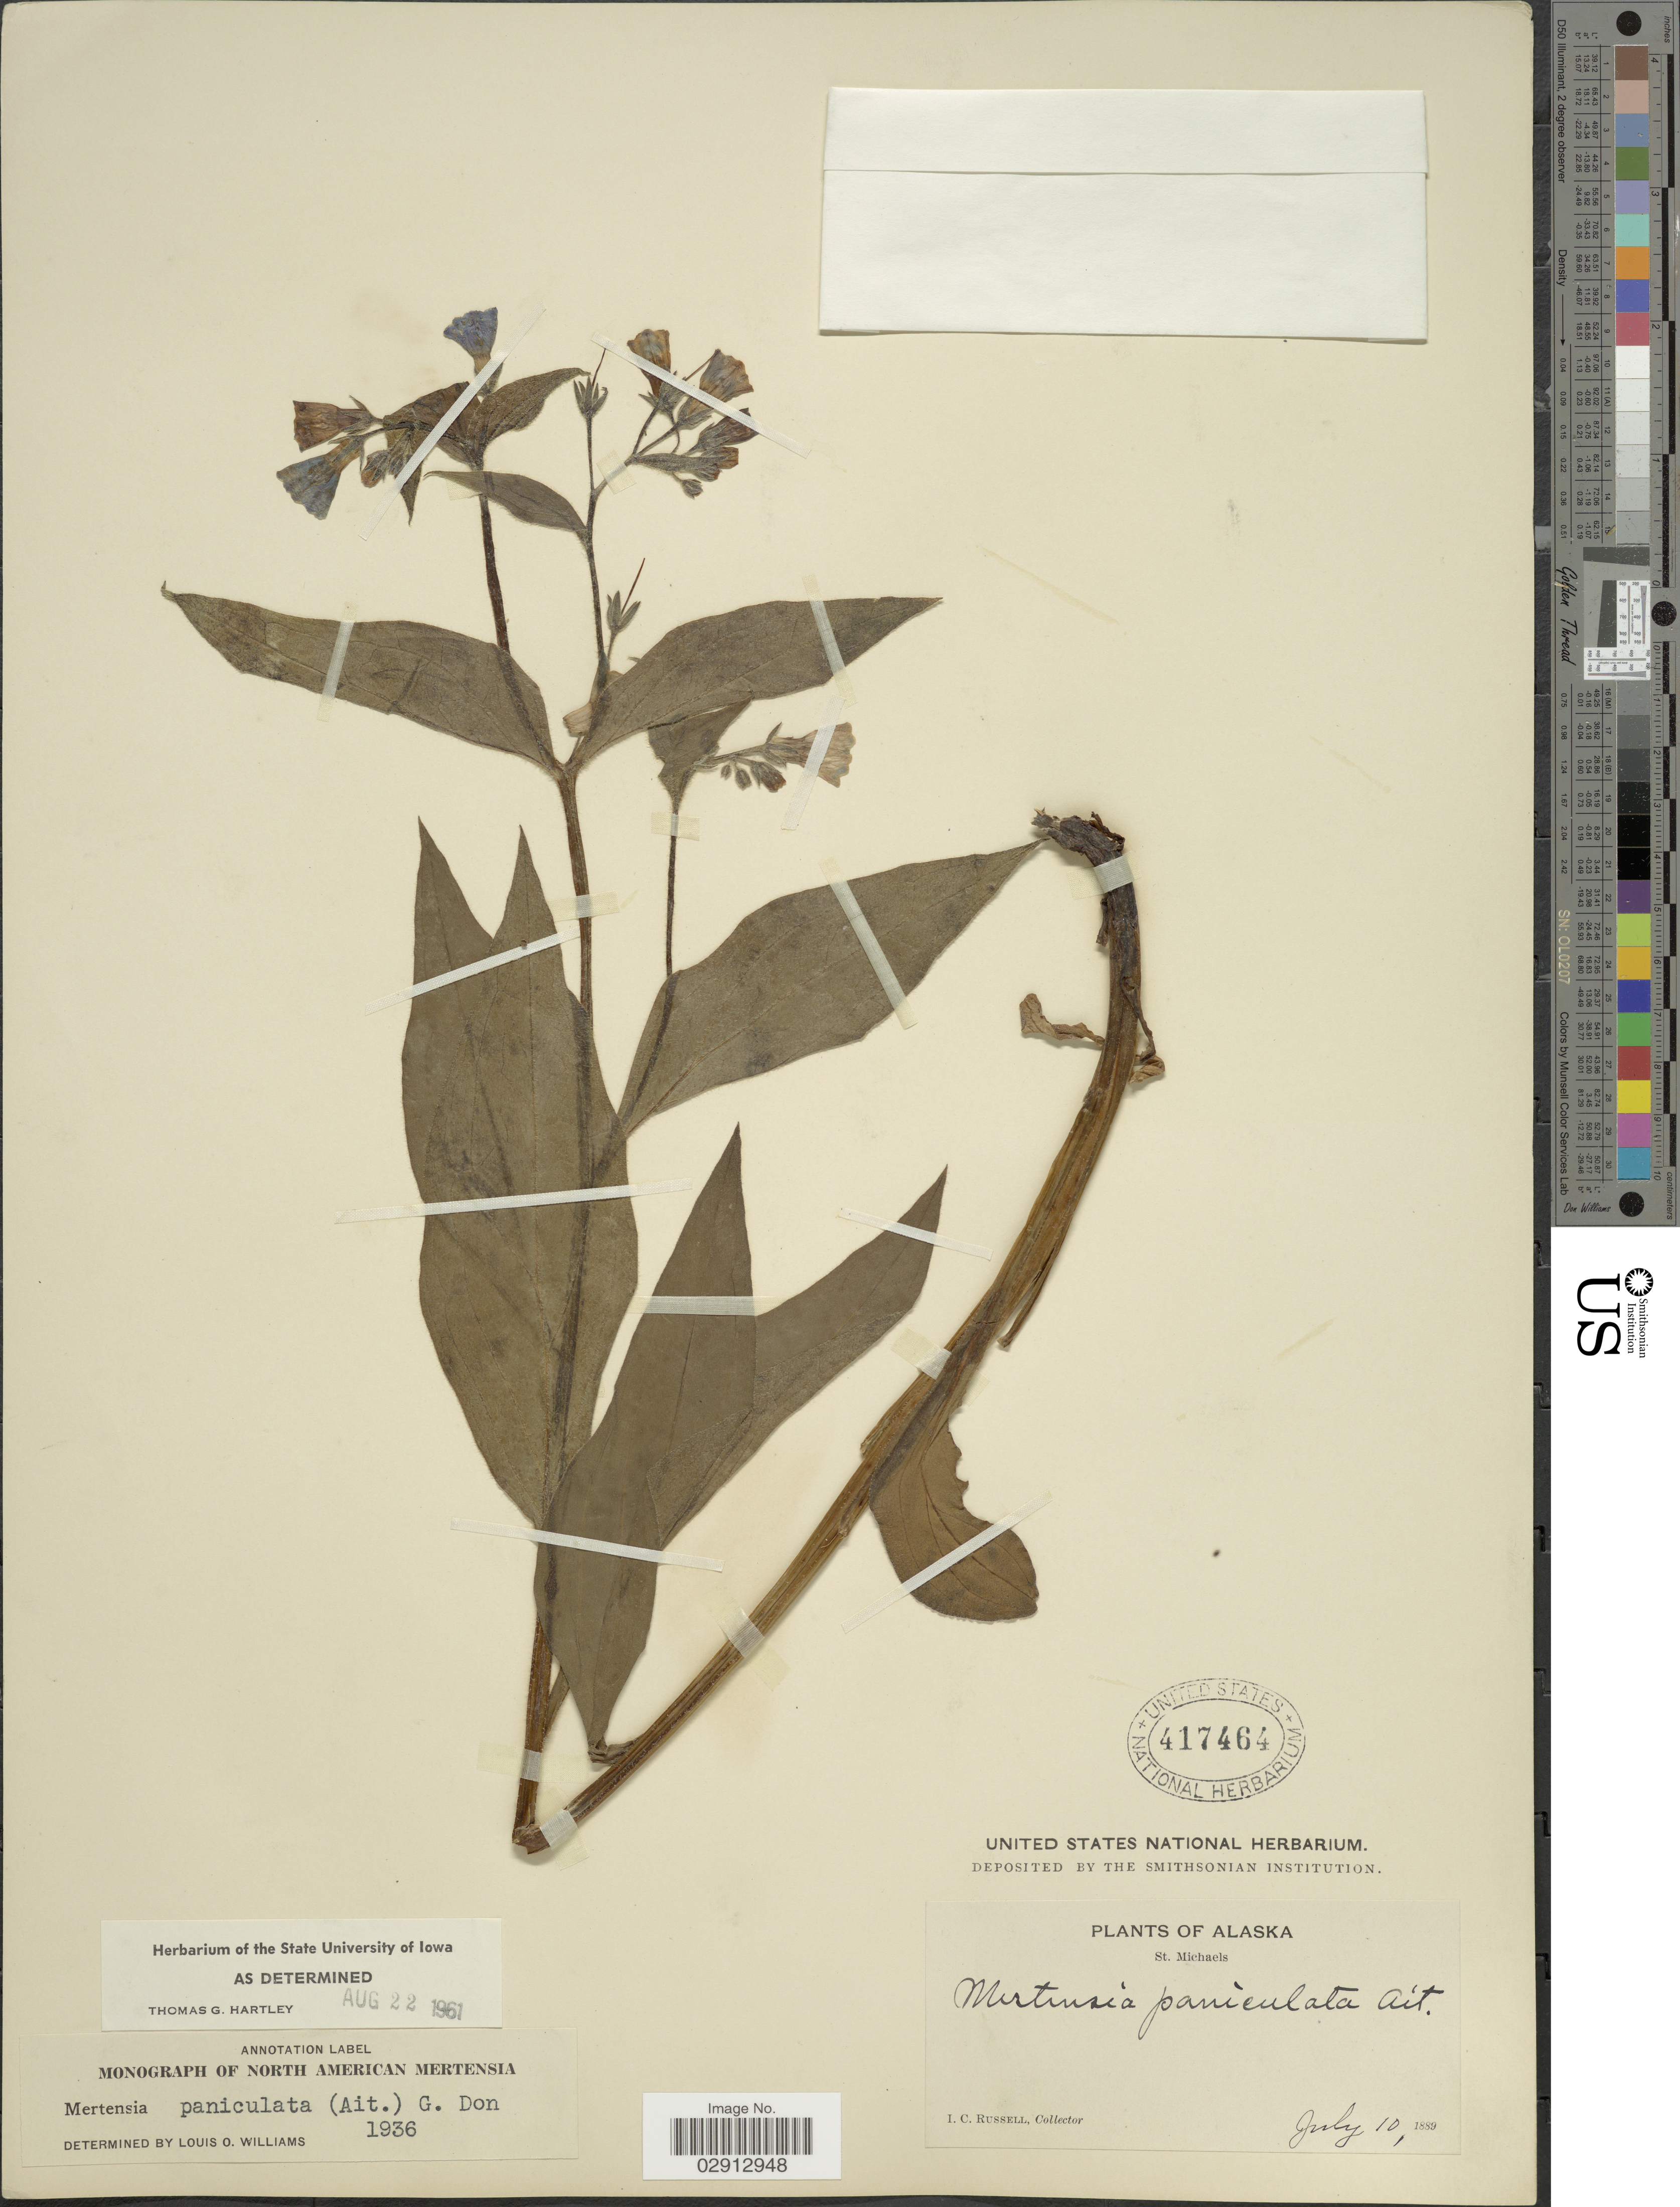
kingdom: Plantae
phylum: Tracheophyta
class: Magnoliopsida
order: Boraginales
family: Boraginaceae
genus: Mertensia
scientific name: Mertensia paniculata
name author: (Aiton) G. Don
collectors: I. C. Russell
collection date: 1889-07-10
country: United States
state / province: Alaska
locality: St. Michaels.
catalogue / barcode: US 417464